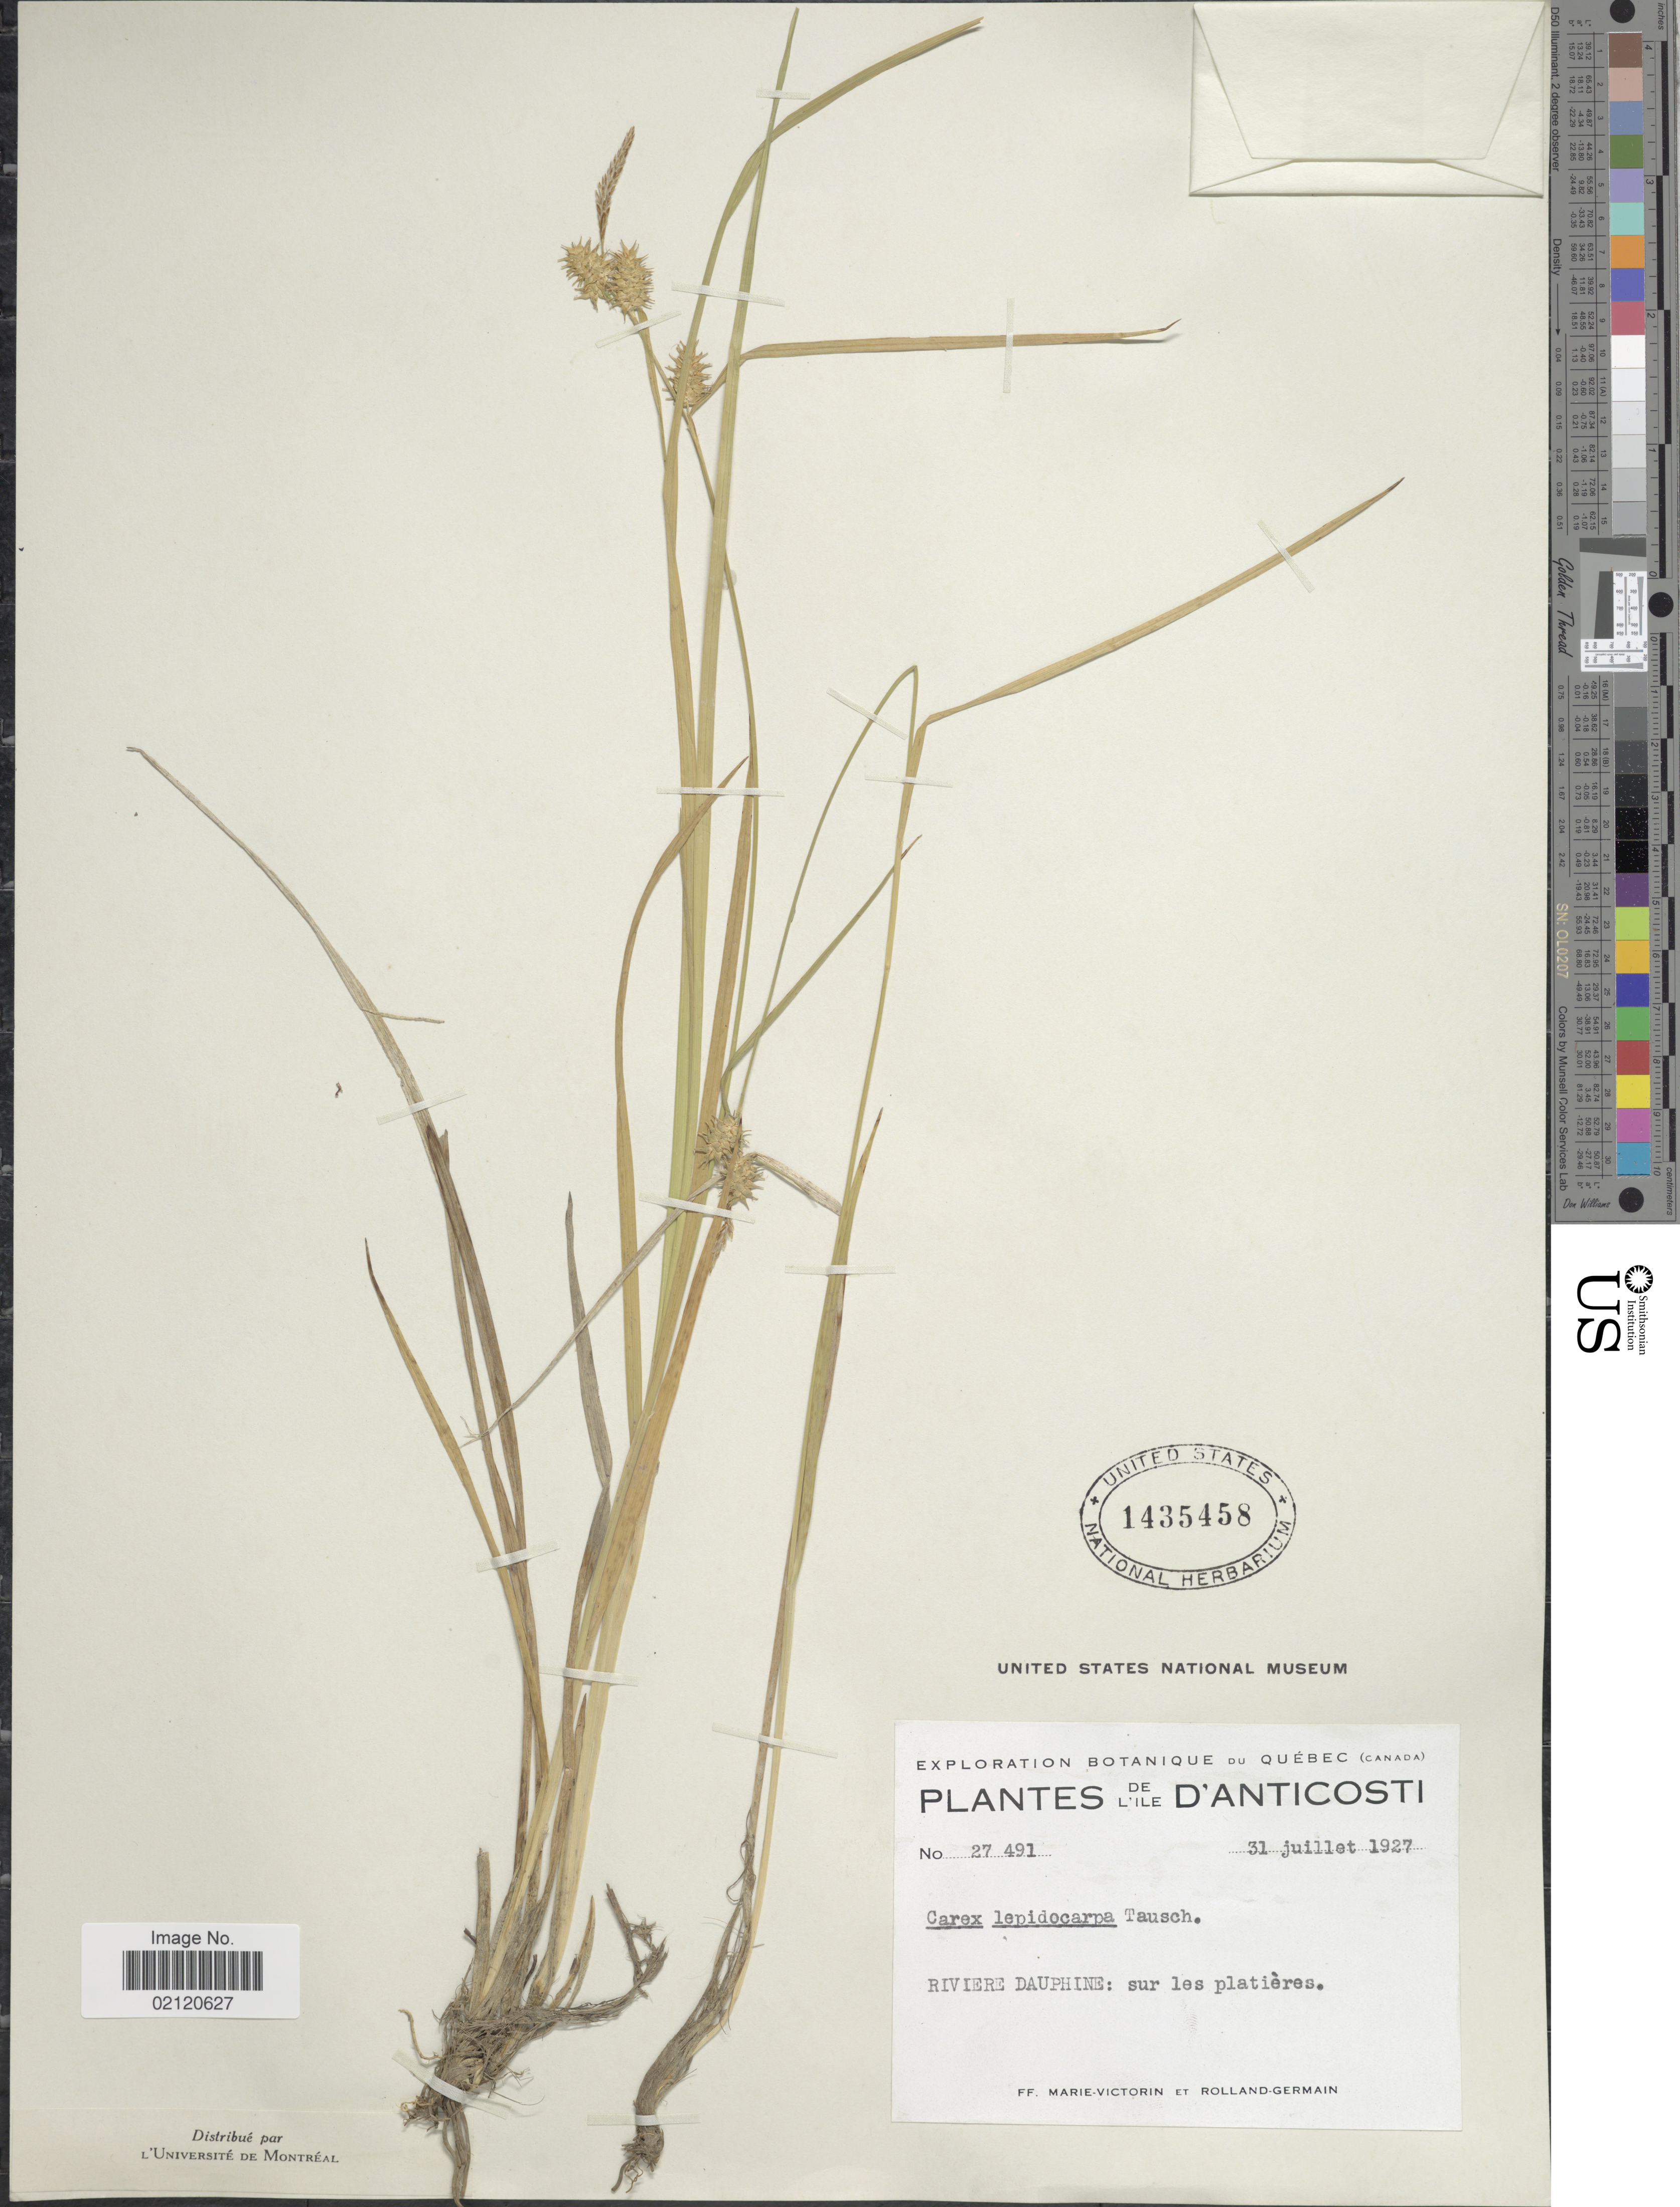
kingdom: Plantae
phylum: Tracheophyta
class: Liliopsida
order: Poales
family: Cyperaceae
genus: Carex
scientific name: Carex lepidocarpa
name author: Tausch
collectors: F. Marie-Victorin & Rolland-Germain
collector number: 27491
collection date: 1927-07-31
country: Canada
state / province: Quebec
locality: De L' ile D' Anticosti, Riviere Dauphine: sur les platieres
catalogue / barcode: US 1435458